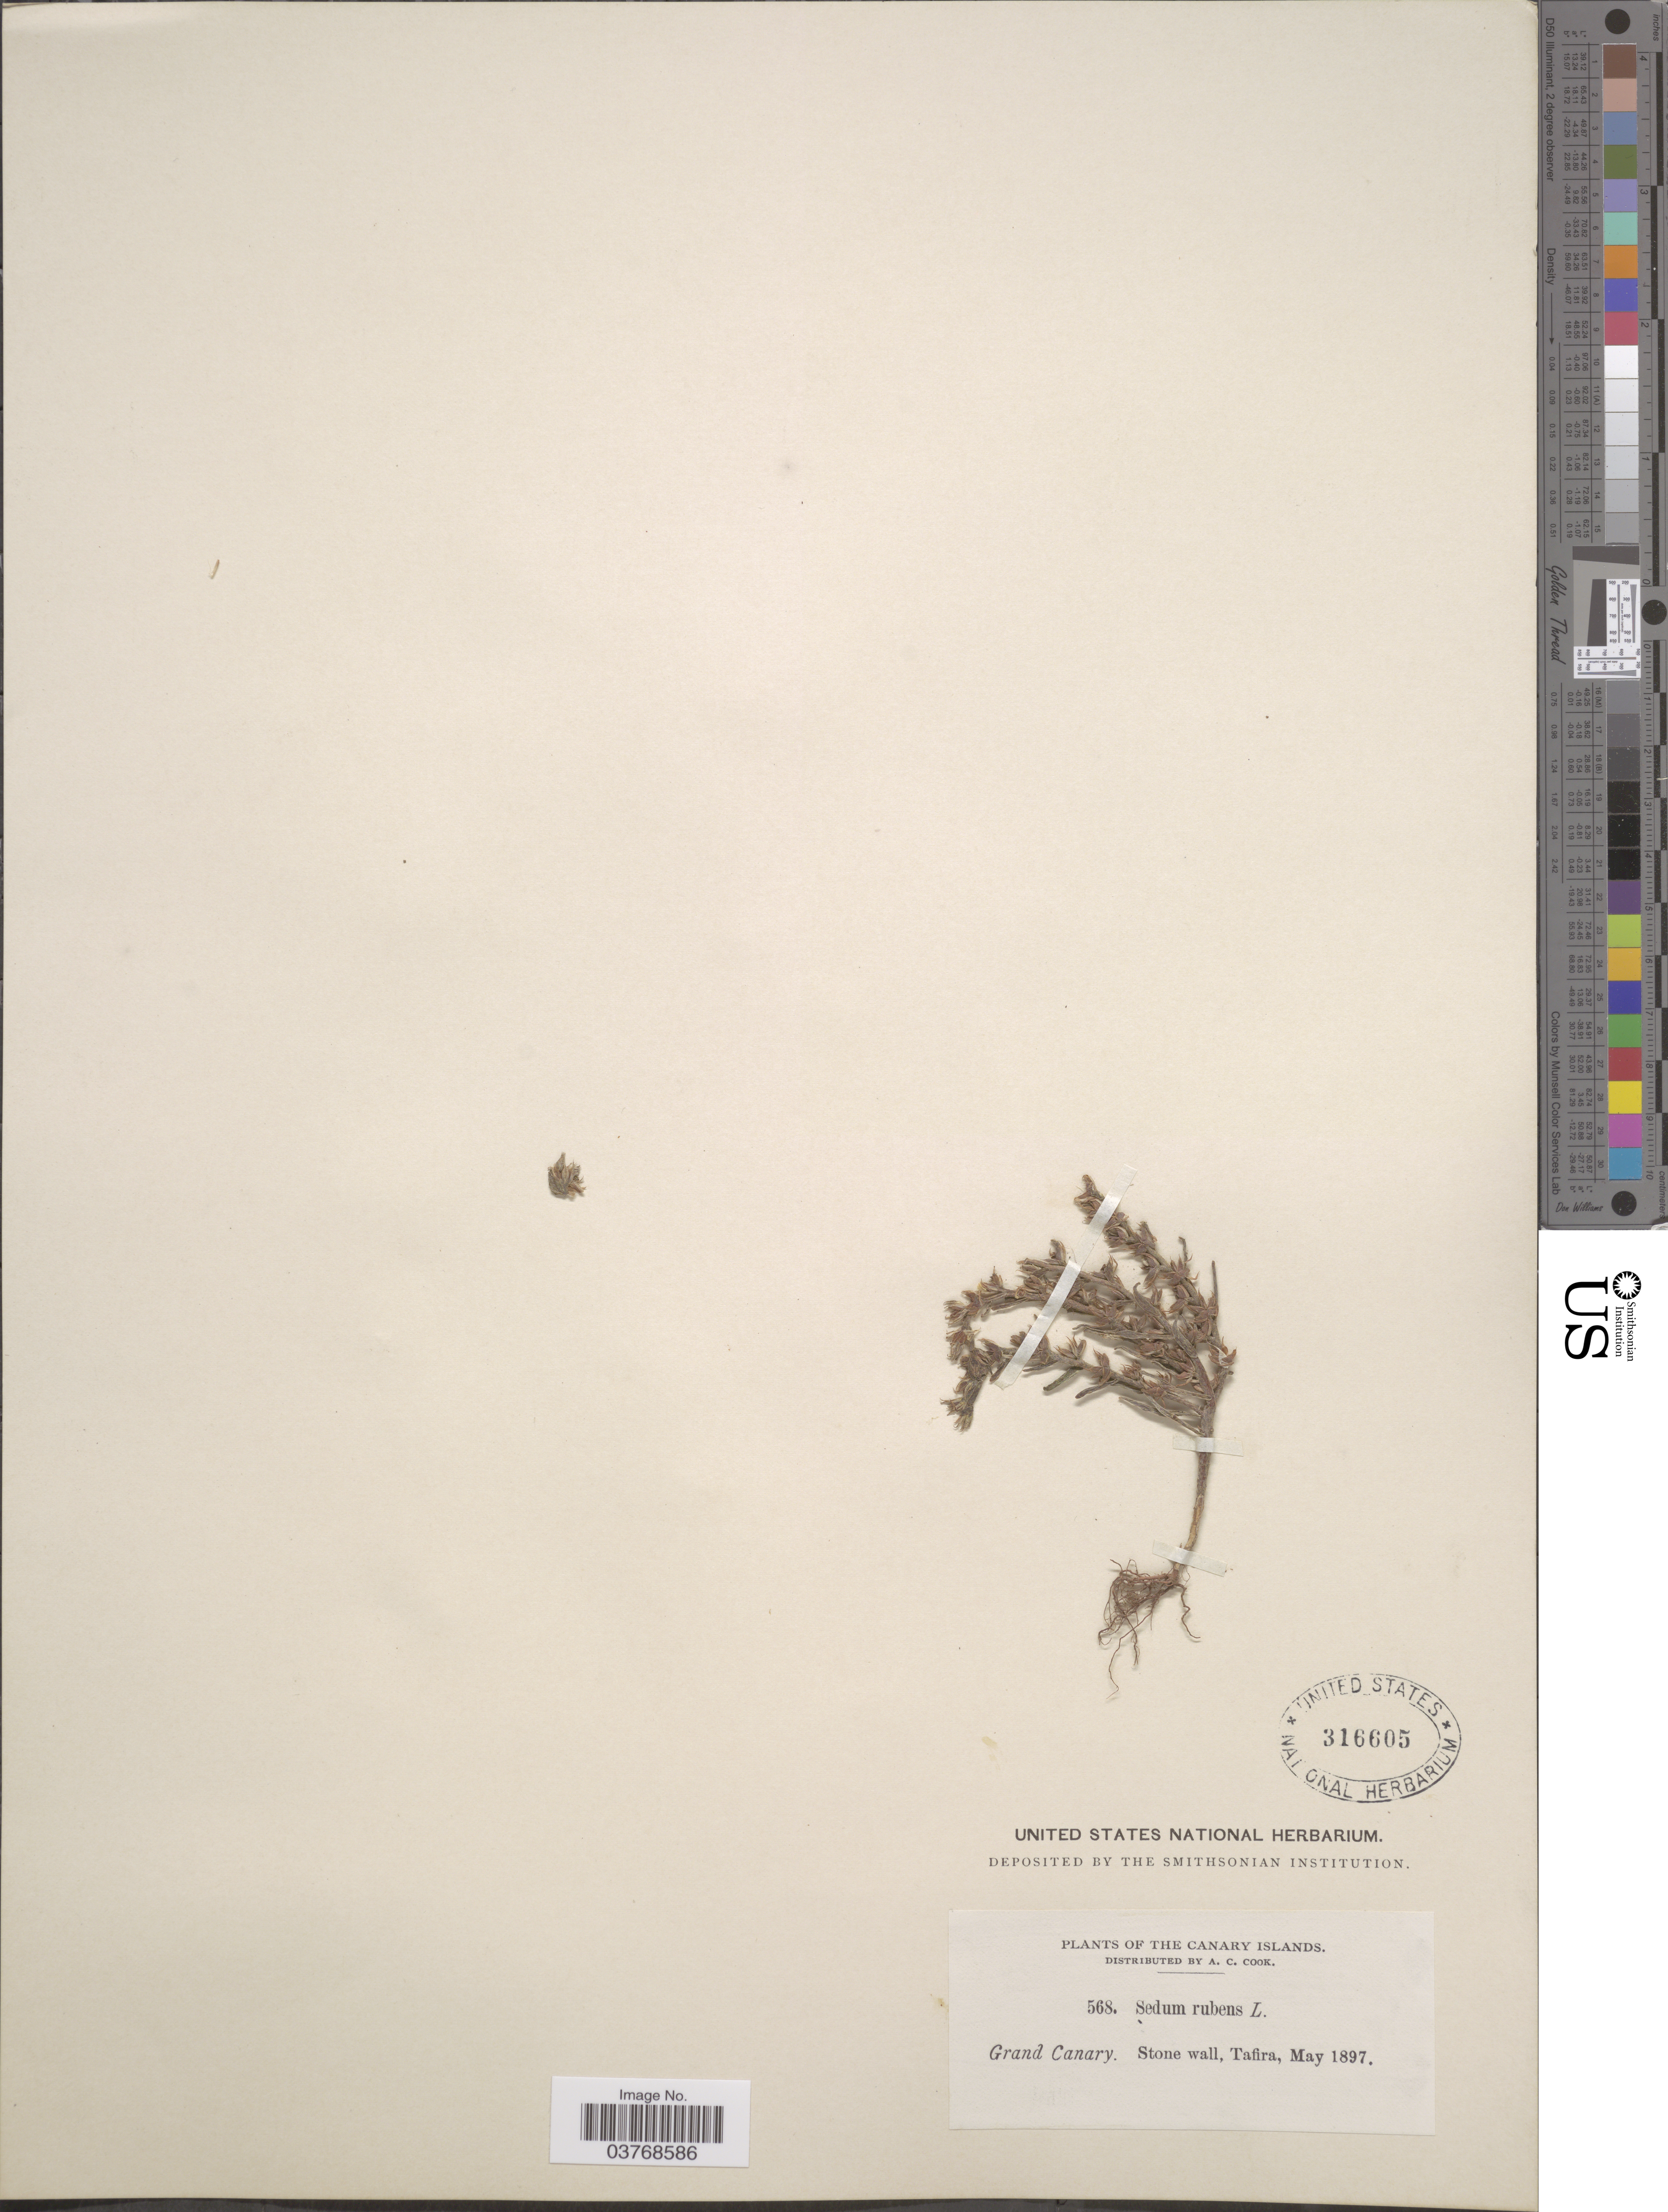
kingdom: Plantae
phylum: Tracheophyta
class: Magnoliopsida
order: Saxifragales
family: Crassulaceae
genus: Sedum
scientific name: Sedum rubens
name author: L.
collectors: A. Cook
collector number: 568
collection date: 1897-05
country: Spain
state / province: Canarias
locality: The Canary Islands. Grand Canary. Stone wall, Tafira.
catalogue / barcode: US 316605